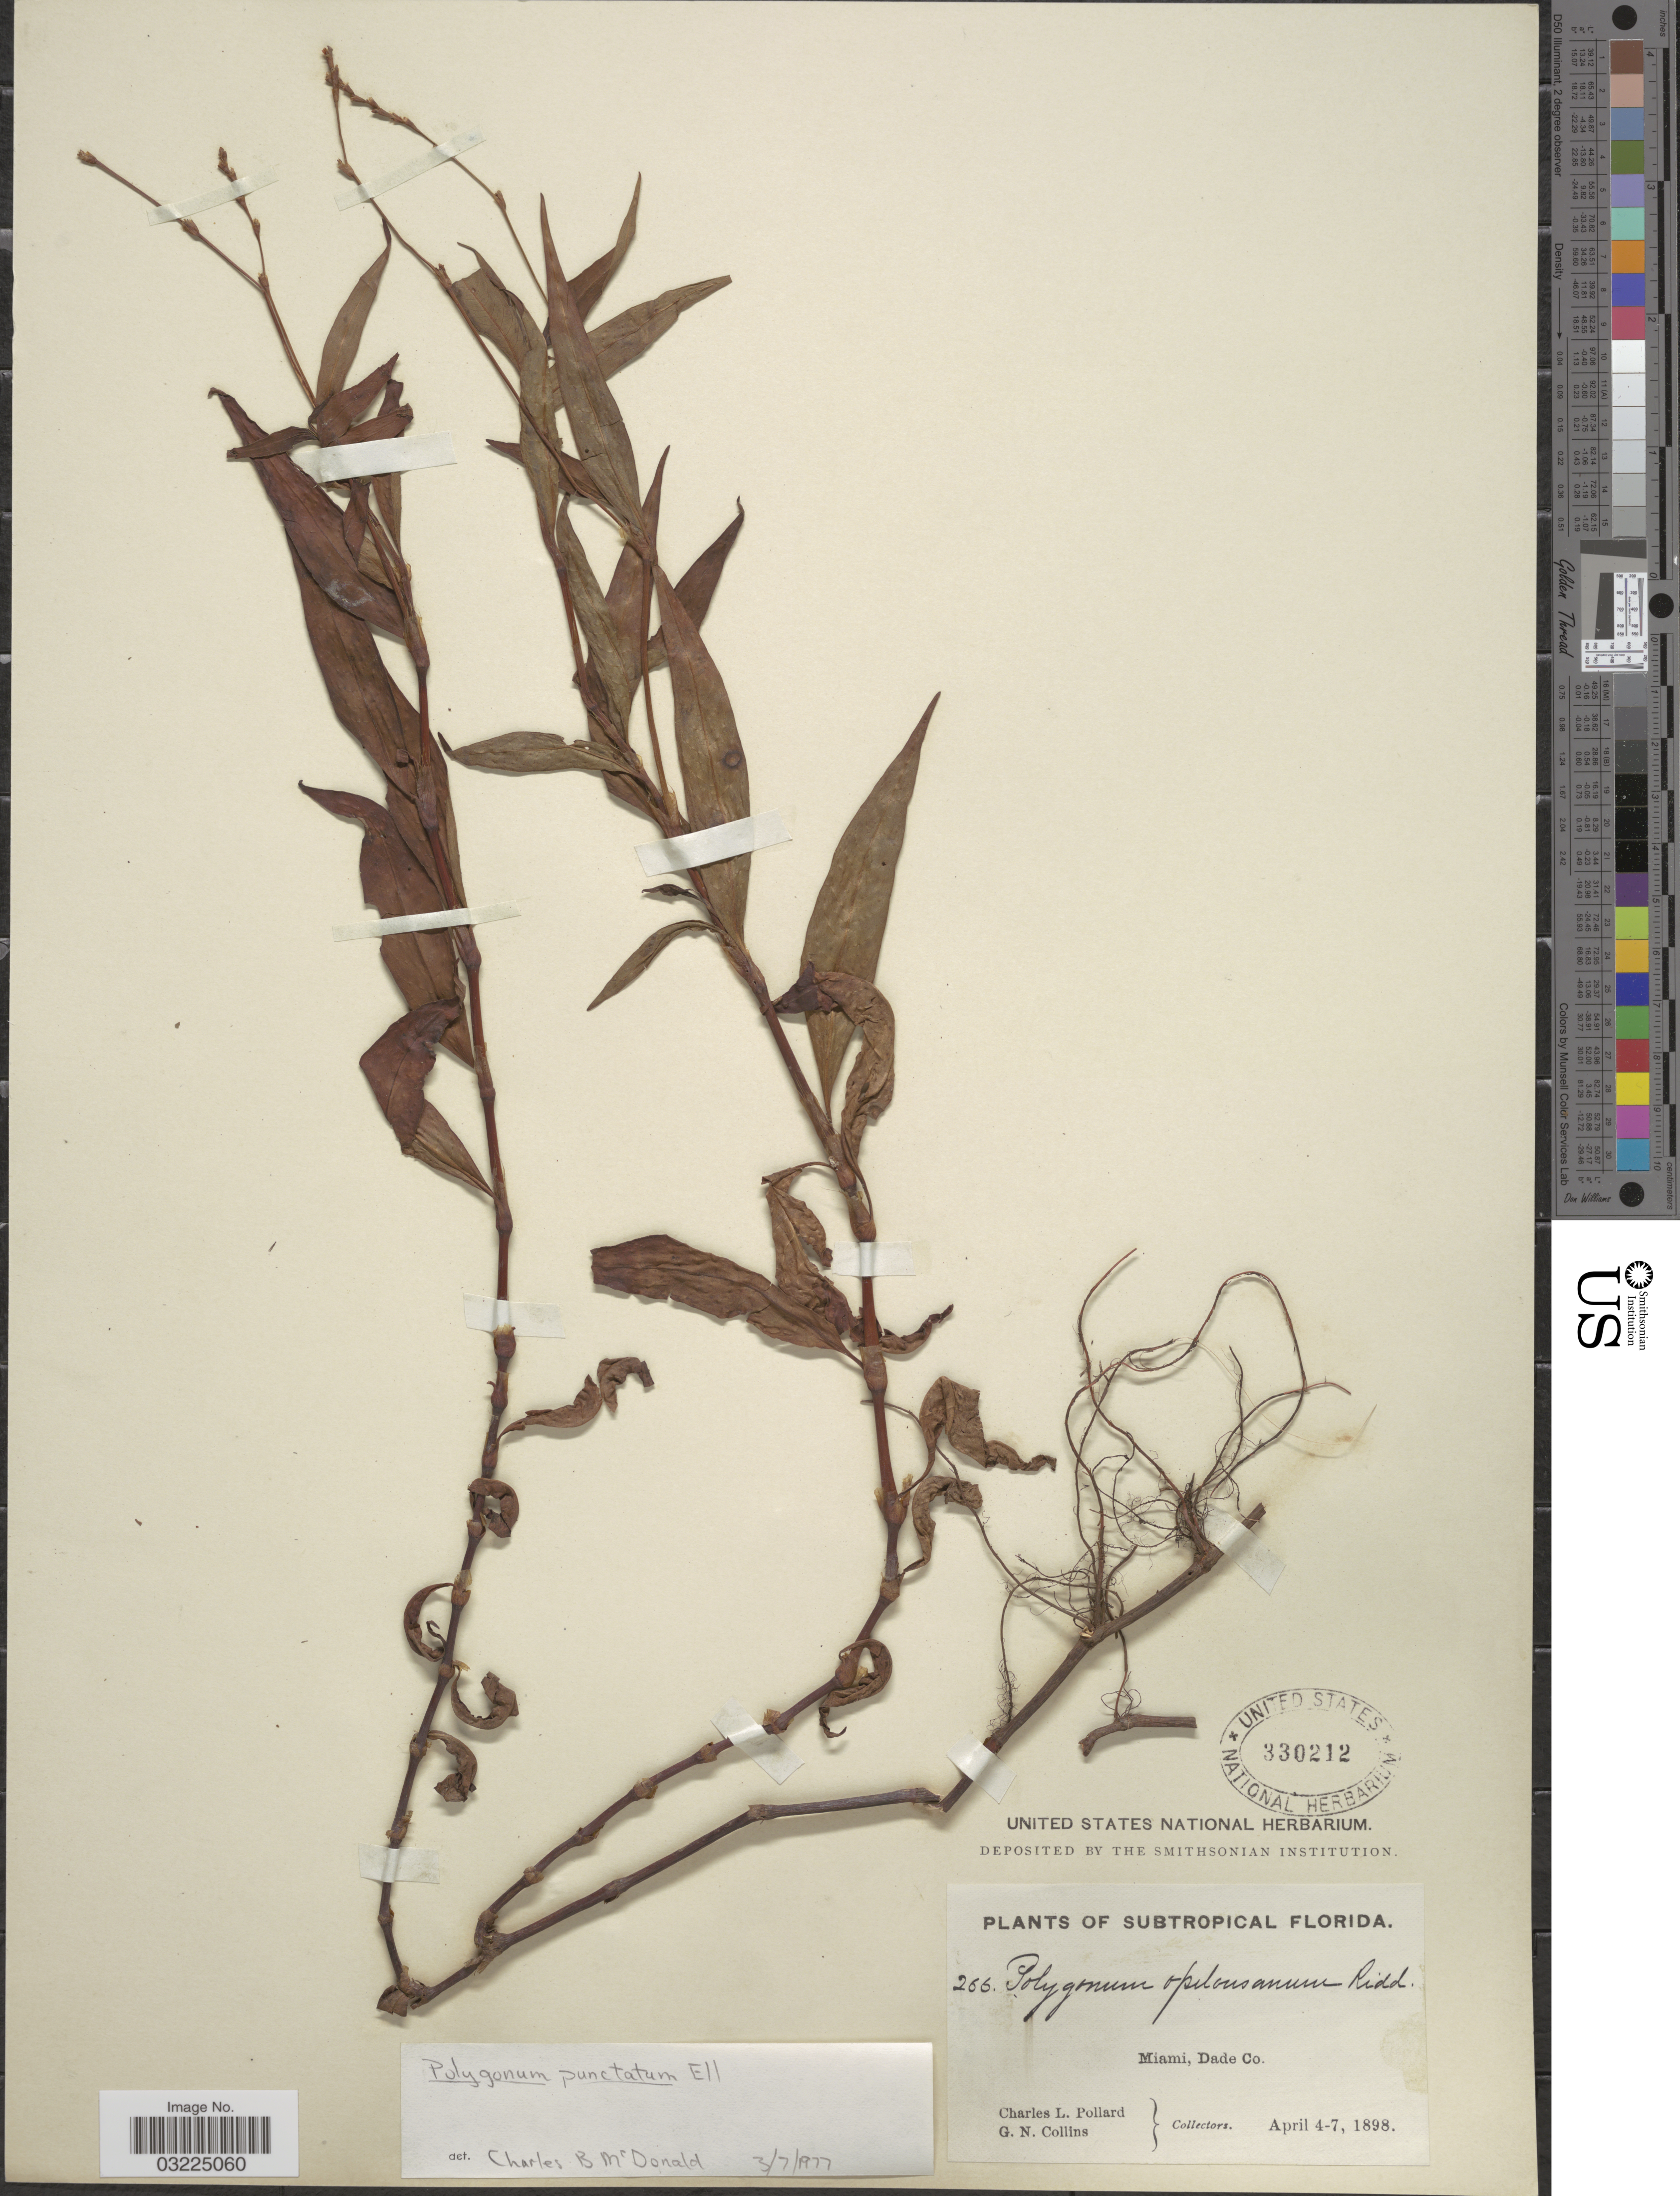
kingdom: Plantae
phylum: Tracheophyta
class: Magnoliopsida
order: Caryophyllales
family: Polygonaceae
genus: Persicaria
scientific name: Persicaria punctata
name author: (Elliott) Small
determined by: Atha, D. E.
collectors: C. L. Pollard & G. Collins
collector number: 266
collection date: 1898-04-04/1898-04-07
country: United States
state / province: Florida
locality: Subtropical Florida, Miami, Dade Co.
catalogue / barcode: US 330212